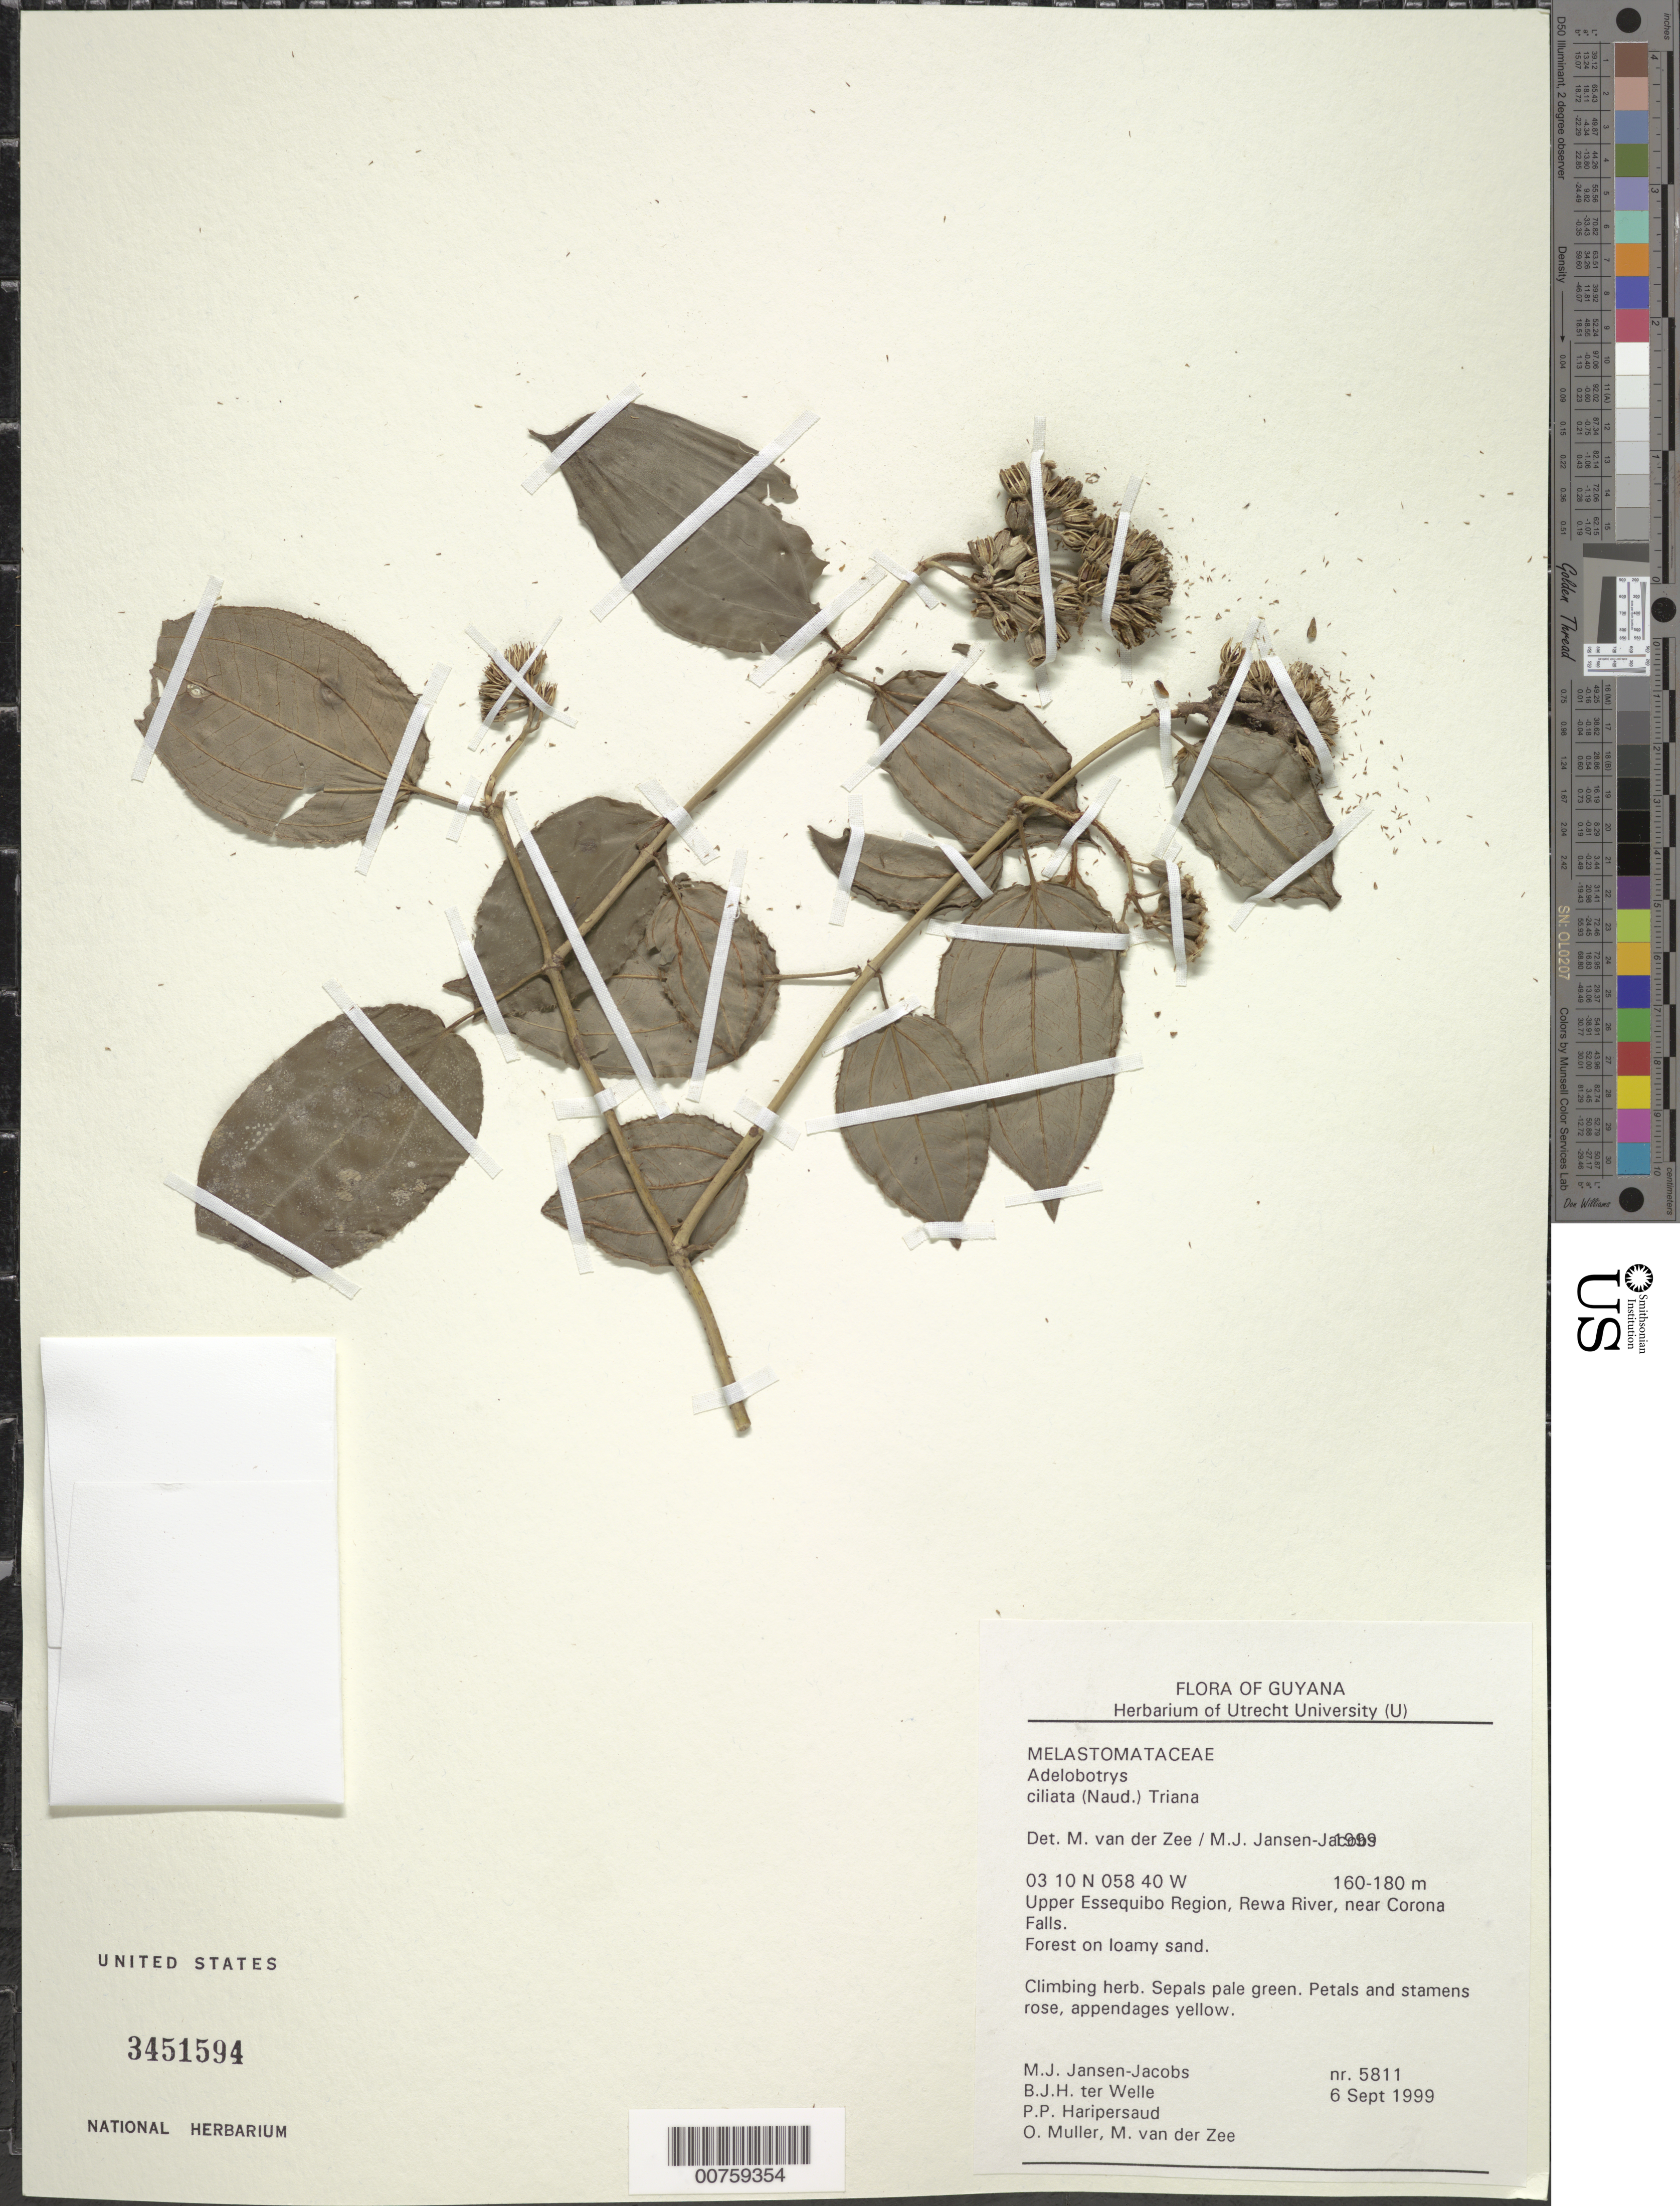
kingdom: Plantae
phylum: Tracheophyta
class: Magnoliopsida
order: Myrtales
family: Melastomataceae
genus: Adelobotrys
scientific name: Adelobotrys ciliata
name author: (Naudin) Triana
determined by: van der Zee, M.; Jansen-Jacobs, M. J.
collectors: M. J. Jansen-Jacobs, B. Welle, P. Haripersaud, O. Muller & M. van der Zee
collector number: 5811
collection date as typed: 6-Sep-99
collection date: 1999-09-06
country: Guyana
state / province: U. Takutu-U. Essequibo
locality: Rewa River, near Corona Falls, Upper Essequibo Region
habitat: Forest on loamy sand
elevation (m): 160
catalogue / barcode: US 3451594